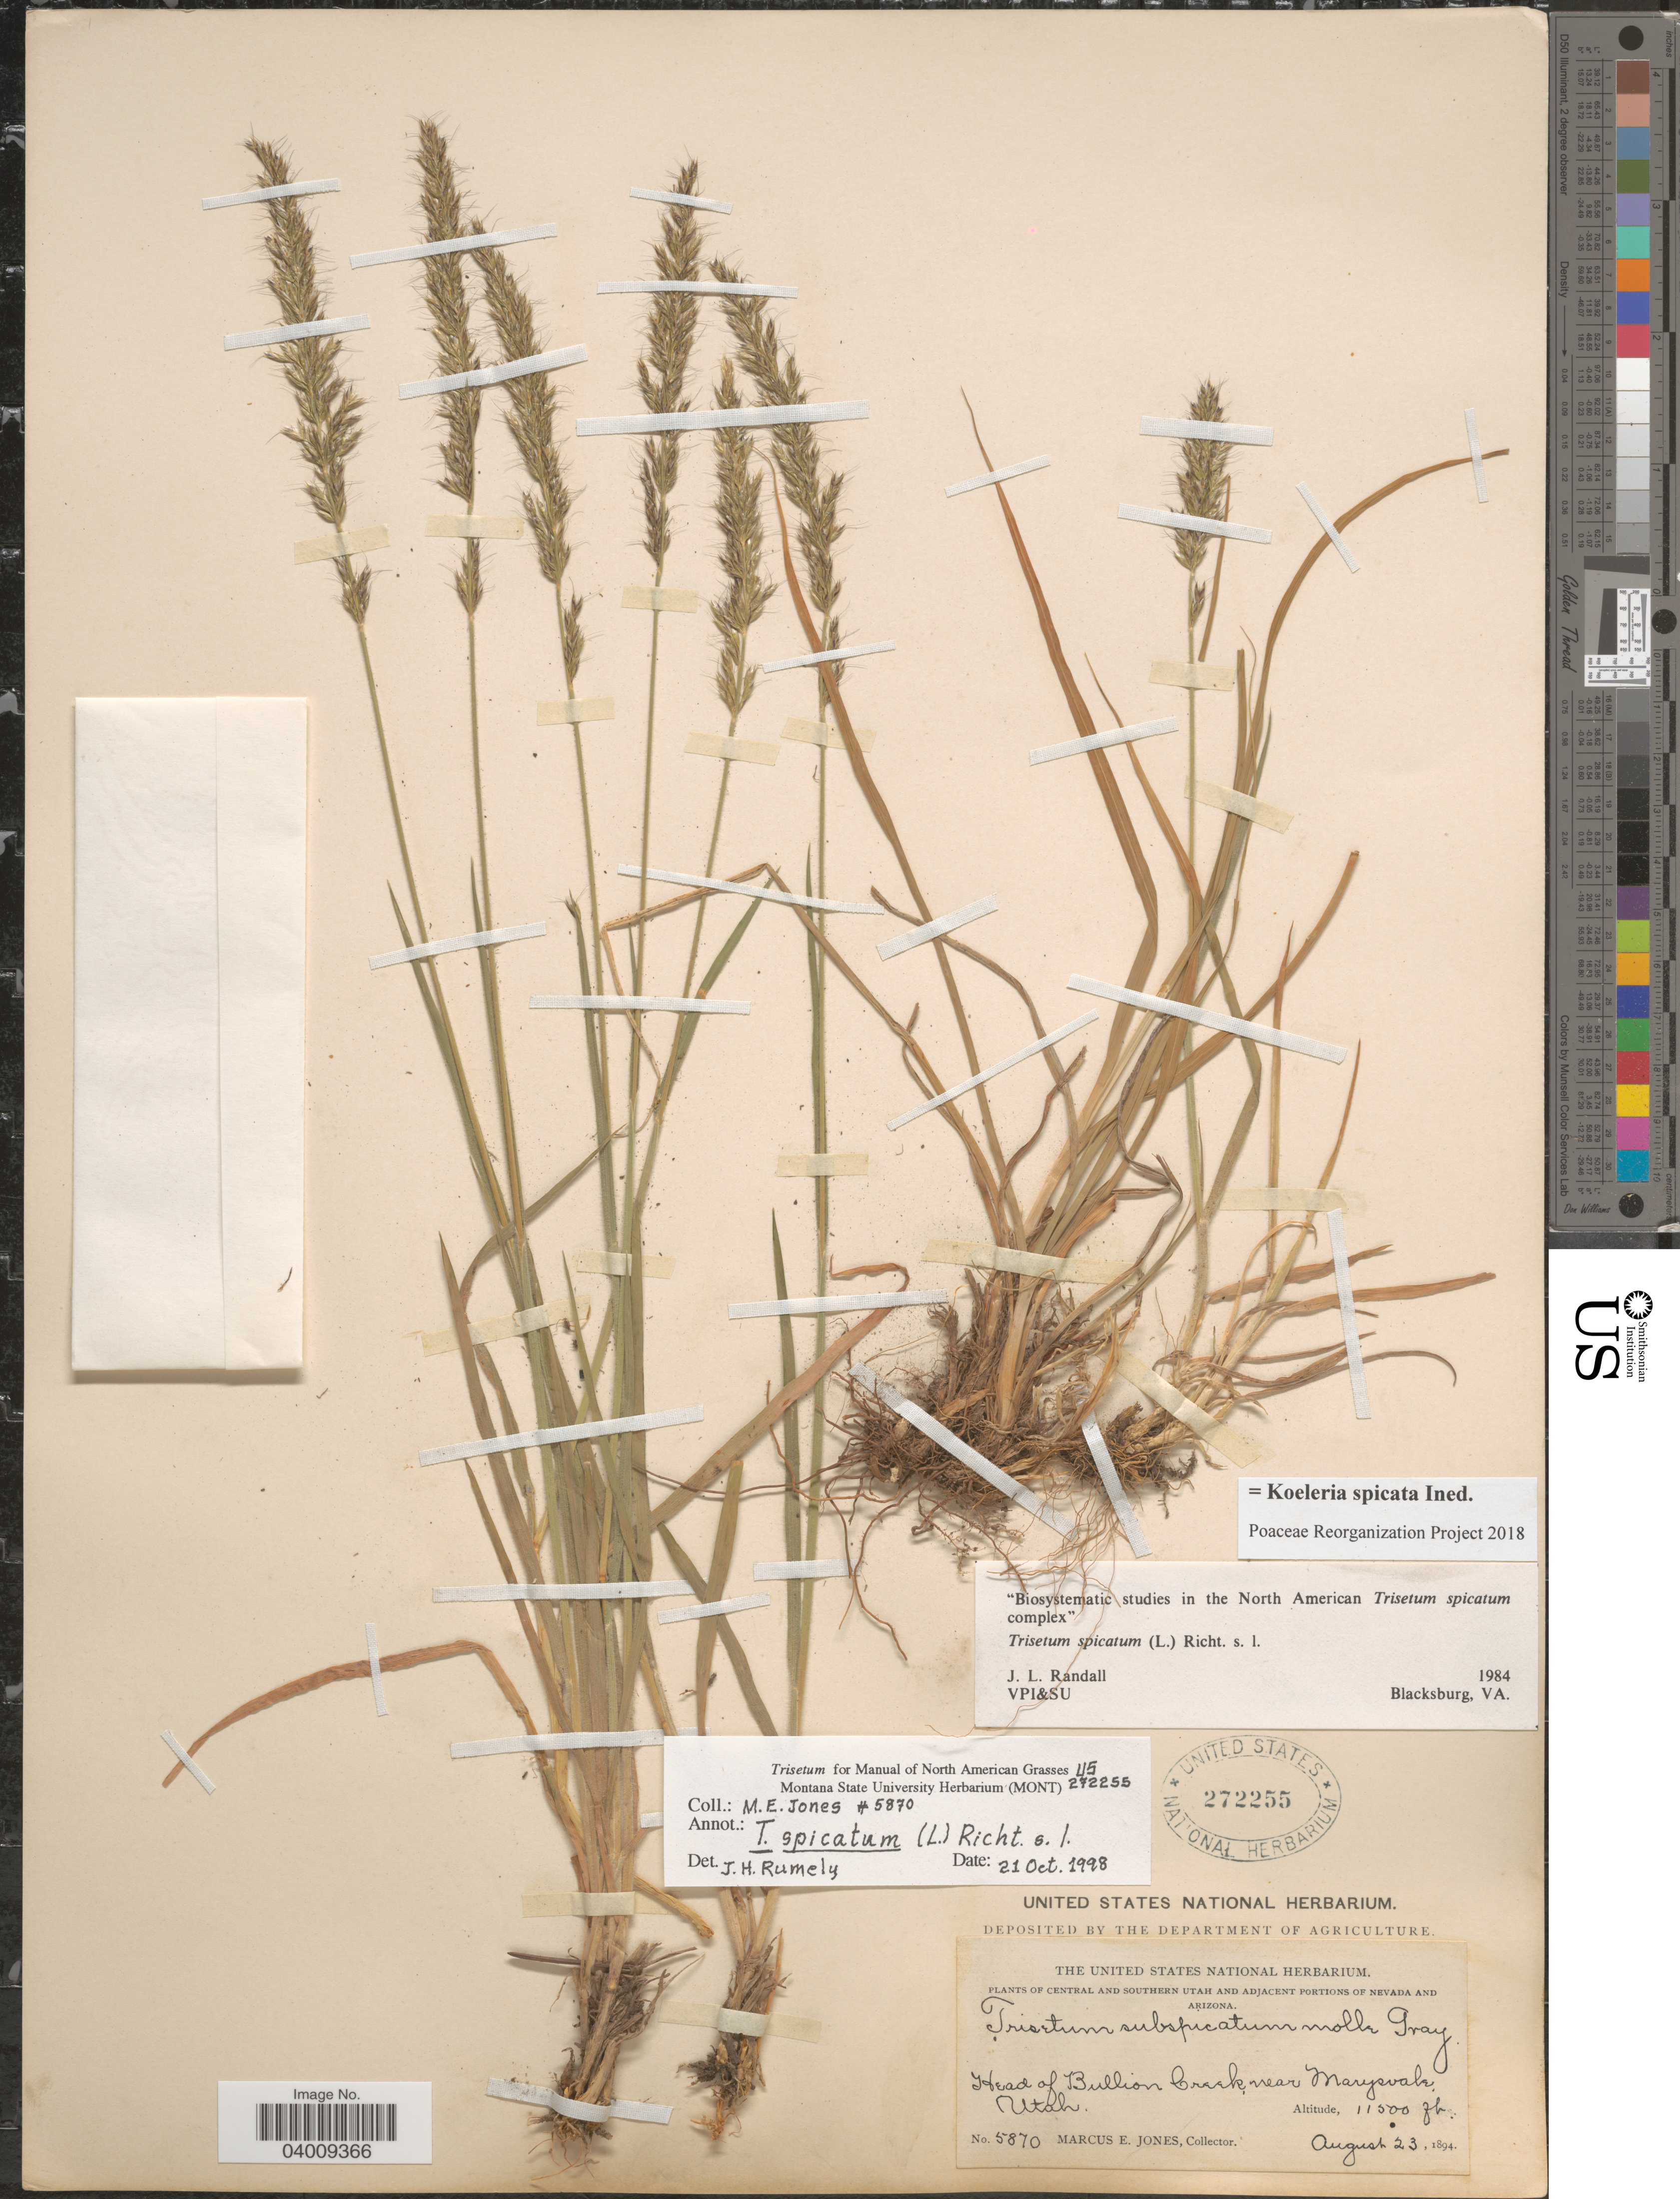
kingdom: Plantae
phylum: Tracheophyta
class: Liliopsida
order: Poales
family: Poaceae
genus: Koeleria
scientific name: Koeleria spicata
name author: (L.) Barberá et al.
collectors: M. E. Jones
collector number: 5870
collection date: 1894-08-23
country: United States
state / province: Utah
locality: Central and Southern Utah. Head of Bullion Creek, near Marysvale.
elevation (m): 3505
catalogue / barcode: US 272255